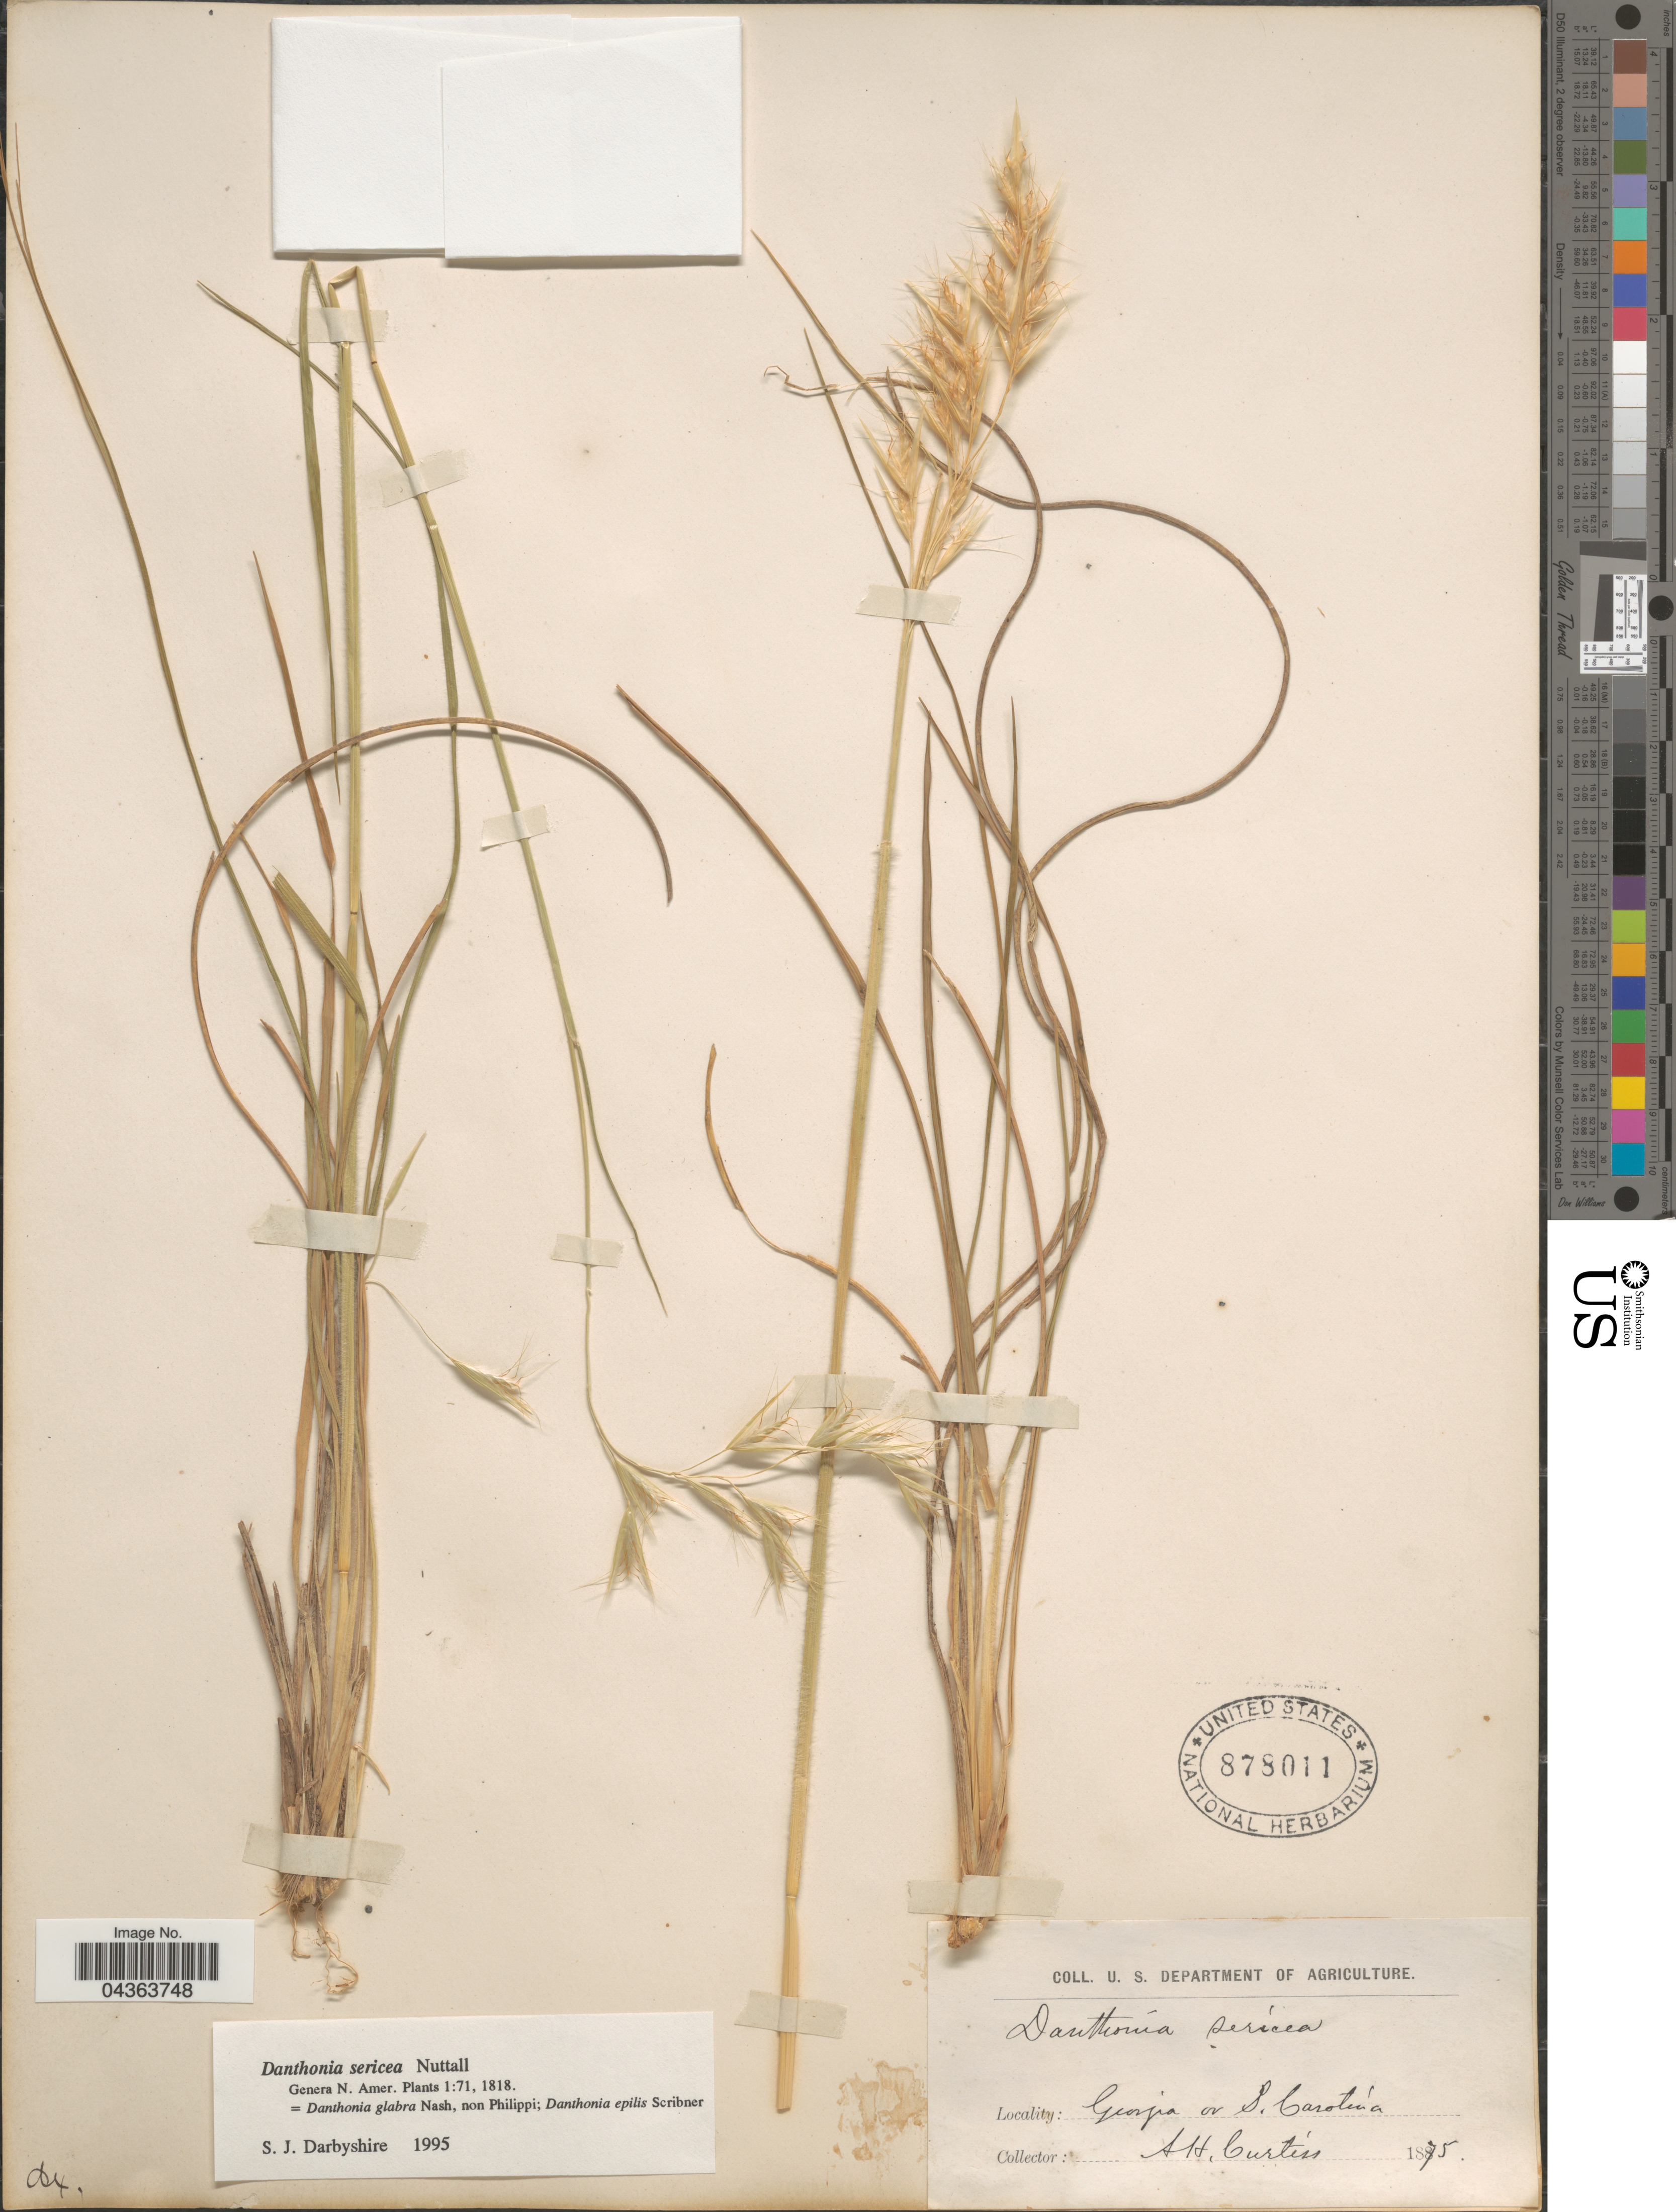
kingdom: Plantae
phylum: Tracheophyta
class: Liliopsida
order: Poales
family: Poaceae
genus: Danthonia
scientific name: Danthonia sericea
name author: Nutt.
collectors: A. H. Curtiss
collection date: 1875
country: United States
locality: Georgia or S. Carolina.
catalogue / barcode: US 878011